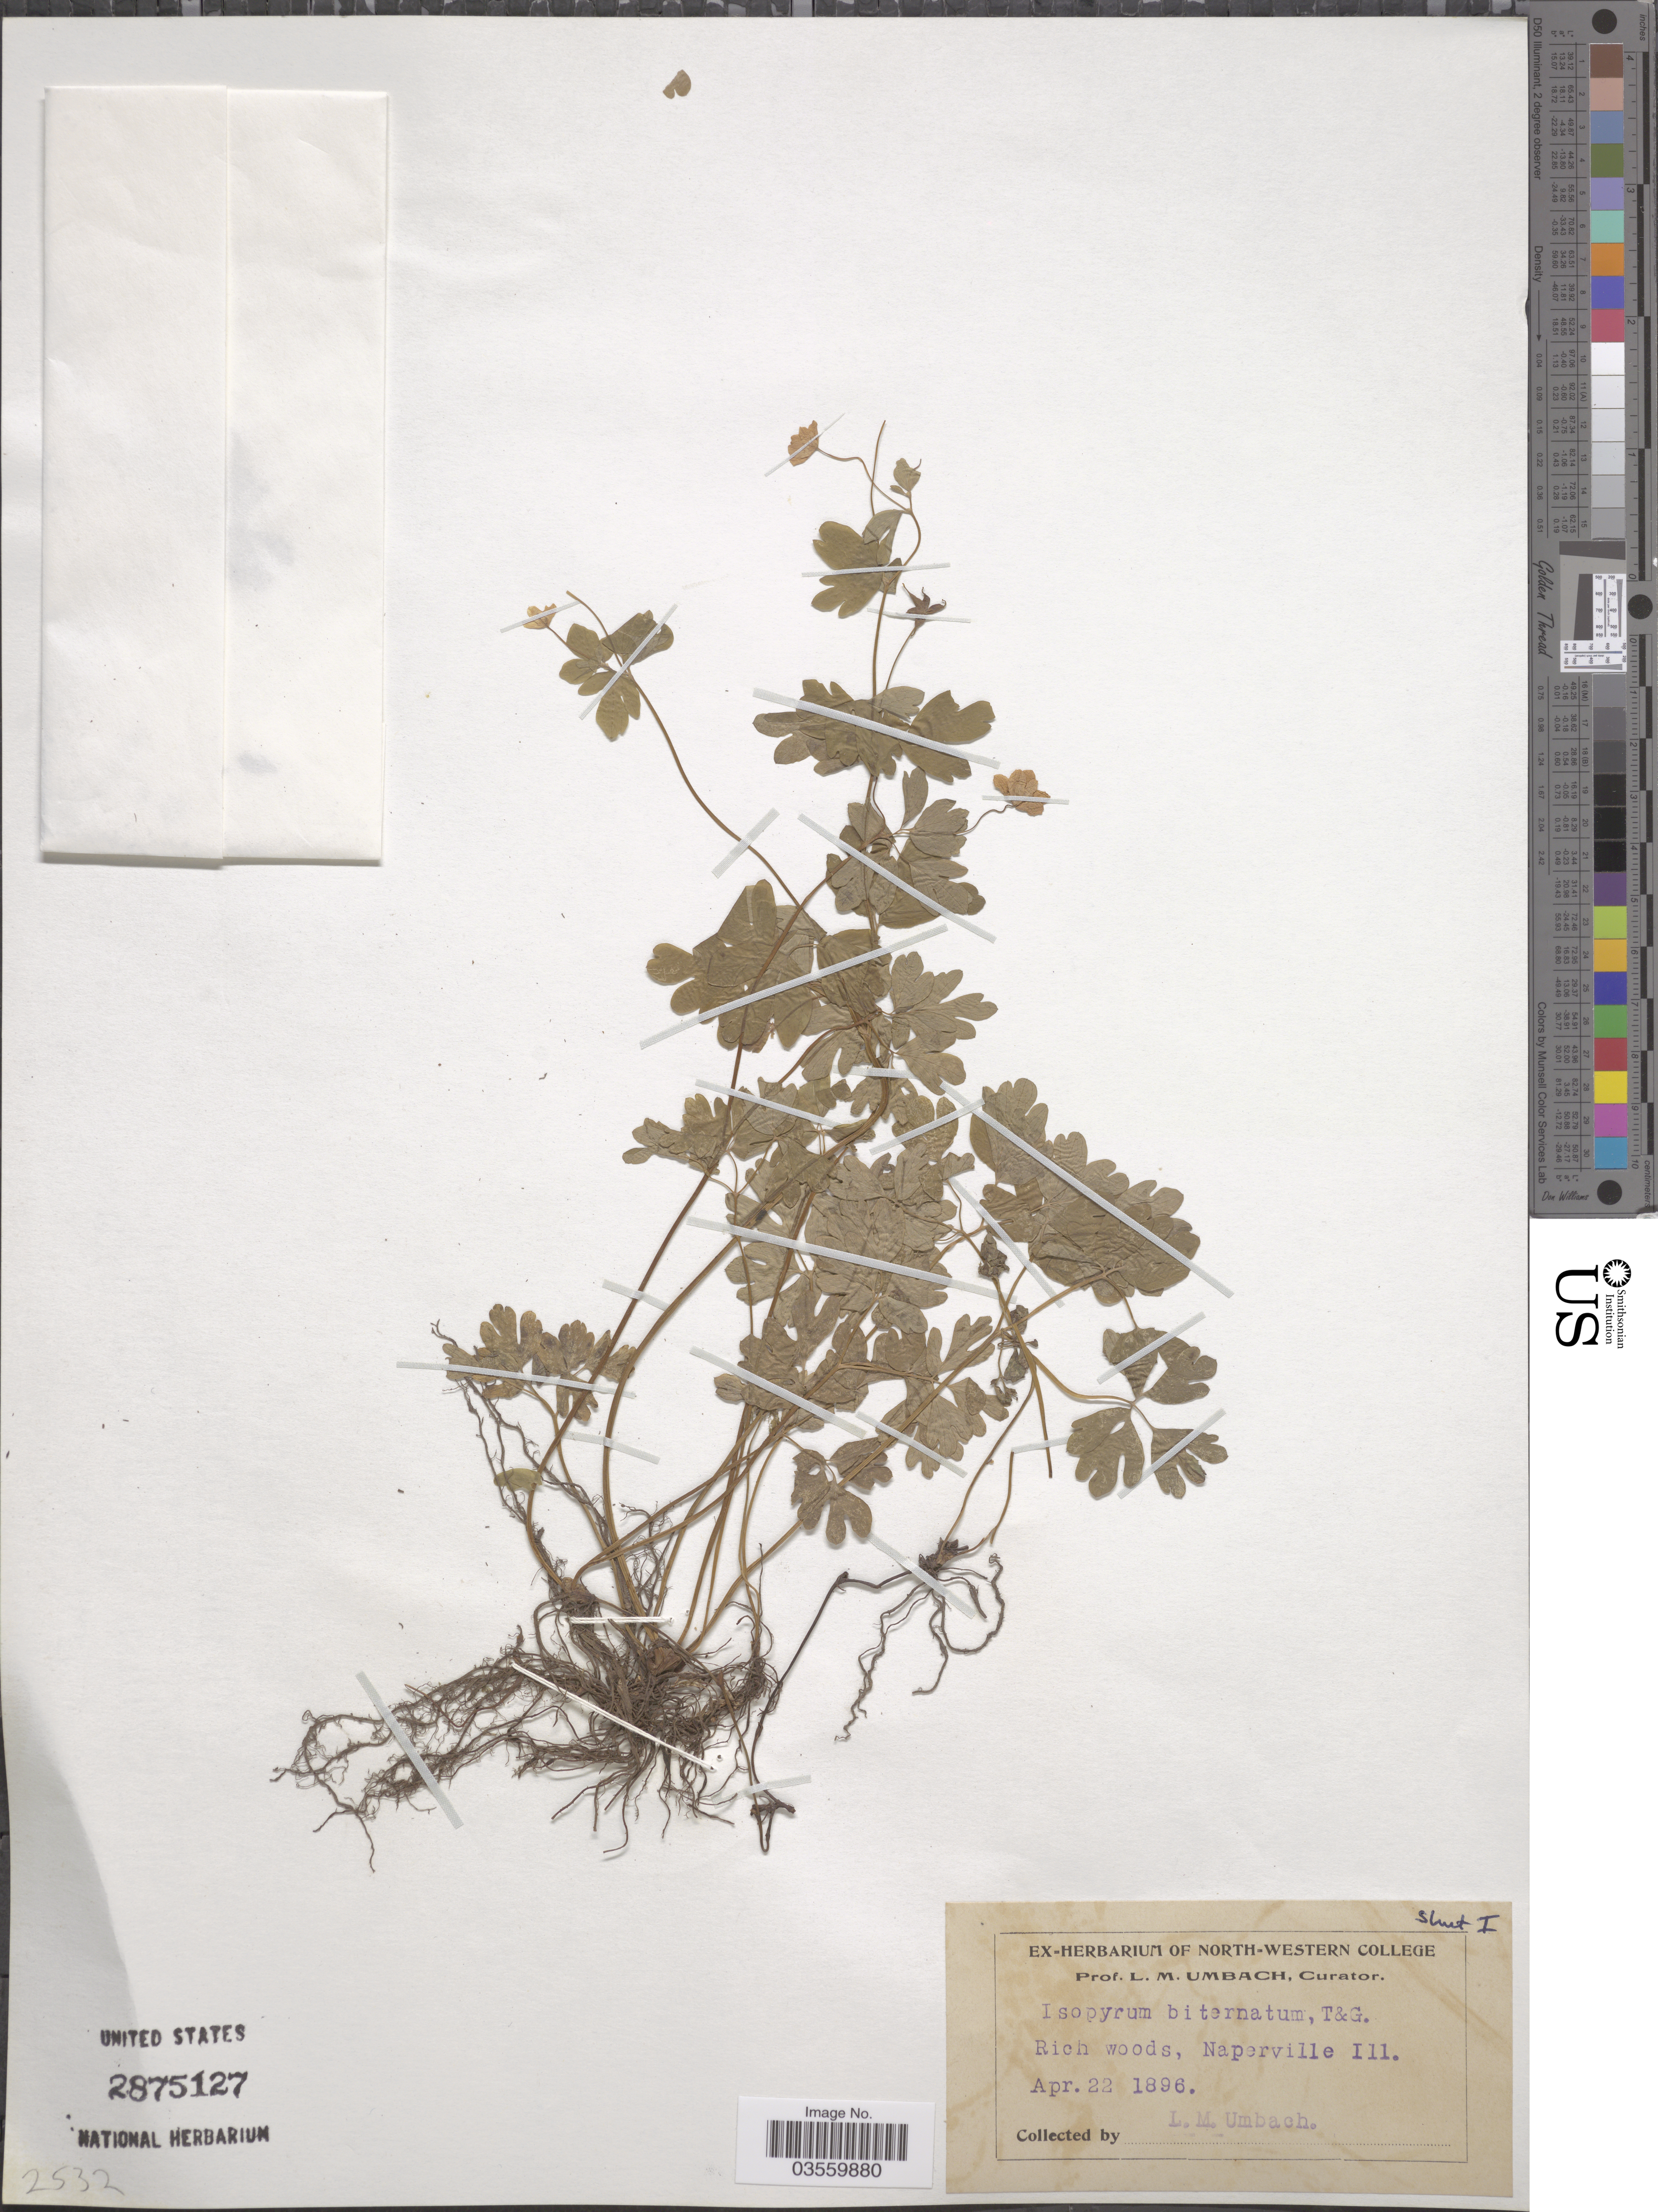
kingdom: Plantae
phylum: Tracheophyta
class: Magnoliopsida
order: Ranunculales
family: Ranunculaceae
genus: Enemion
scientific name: Enemion biternatum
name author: (Torr. & A. Gray) Raf.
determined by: Strong, Mark T., (BOT), Smithsonian Institution - National Museum of Natural History (UNITED STATES)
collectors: L. M. Umbach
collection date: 1896-04-22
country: United States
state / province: Illinois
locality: Naperville.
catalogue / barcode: US 2875127